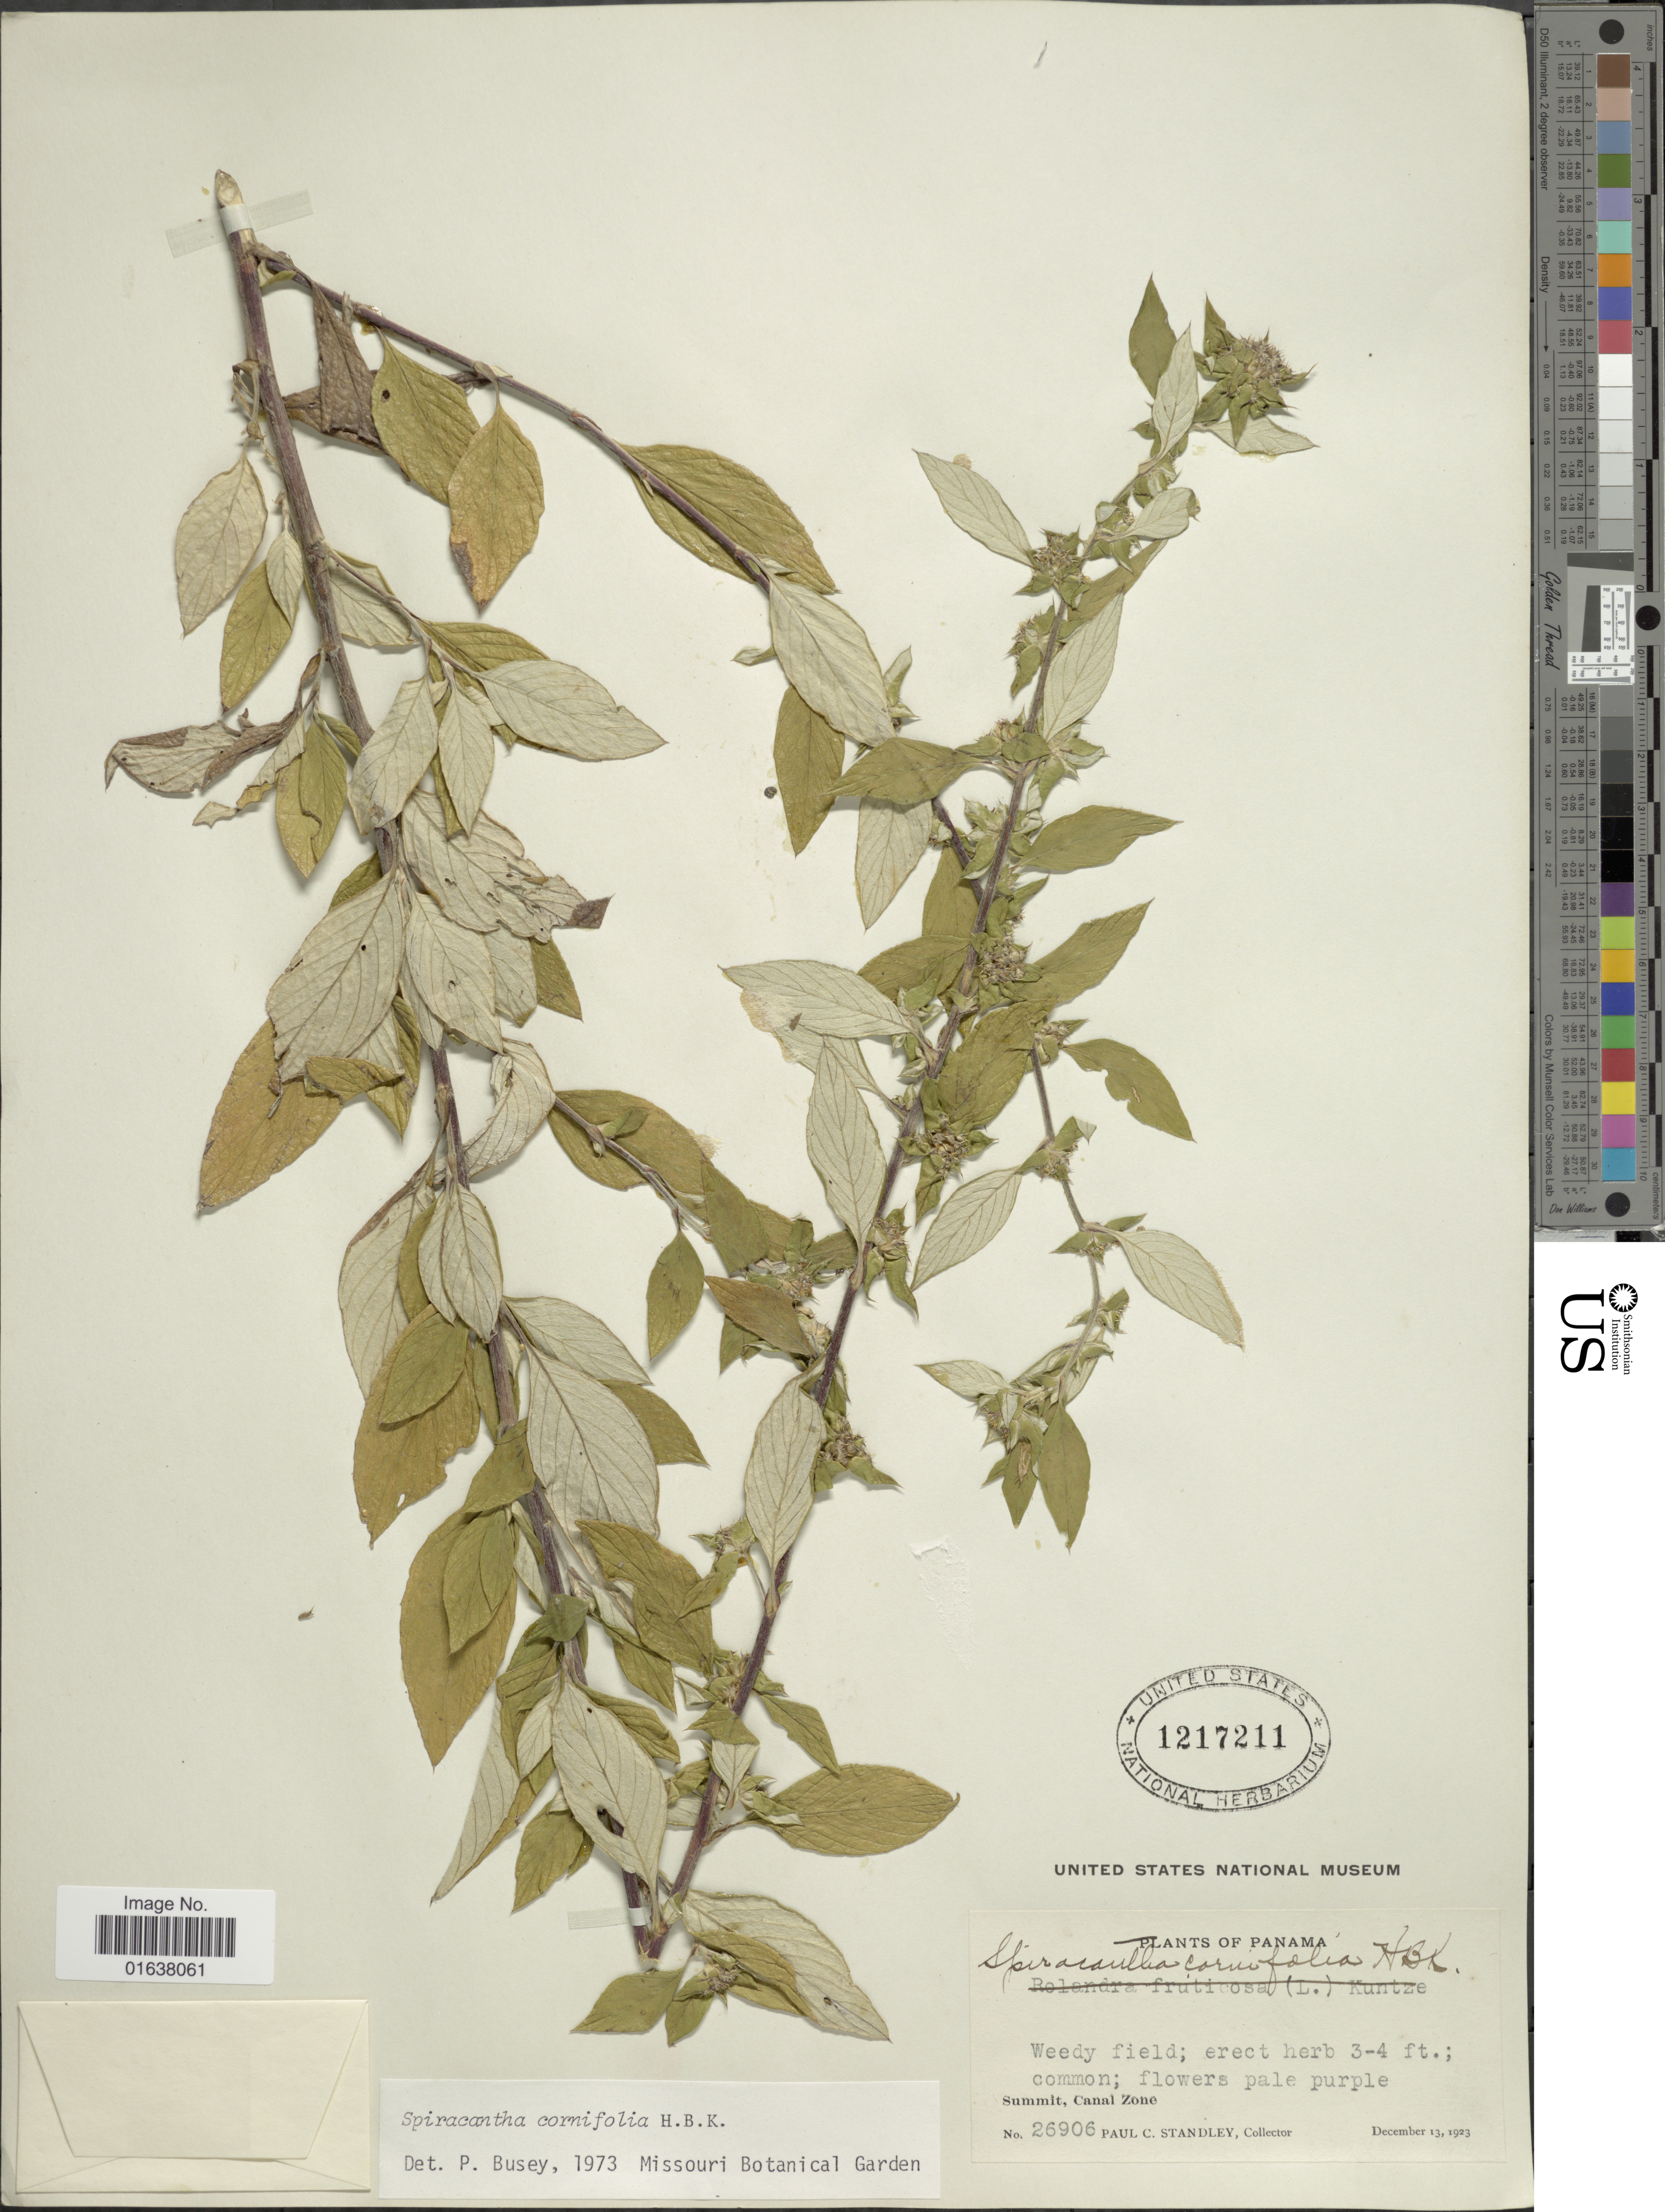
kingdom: Plantae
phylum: Tracheophyta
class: Magnoliopsida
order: Asterales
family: Asteraceae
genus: Spiracantha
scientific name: Spiracantha cornifolia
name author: Kunth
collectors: P. C. Standley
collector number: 26906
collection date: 1923-12-13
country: Panama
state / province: Colón / Panamá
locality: Summit, Canal Zone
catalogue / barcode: US 1217211